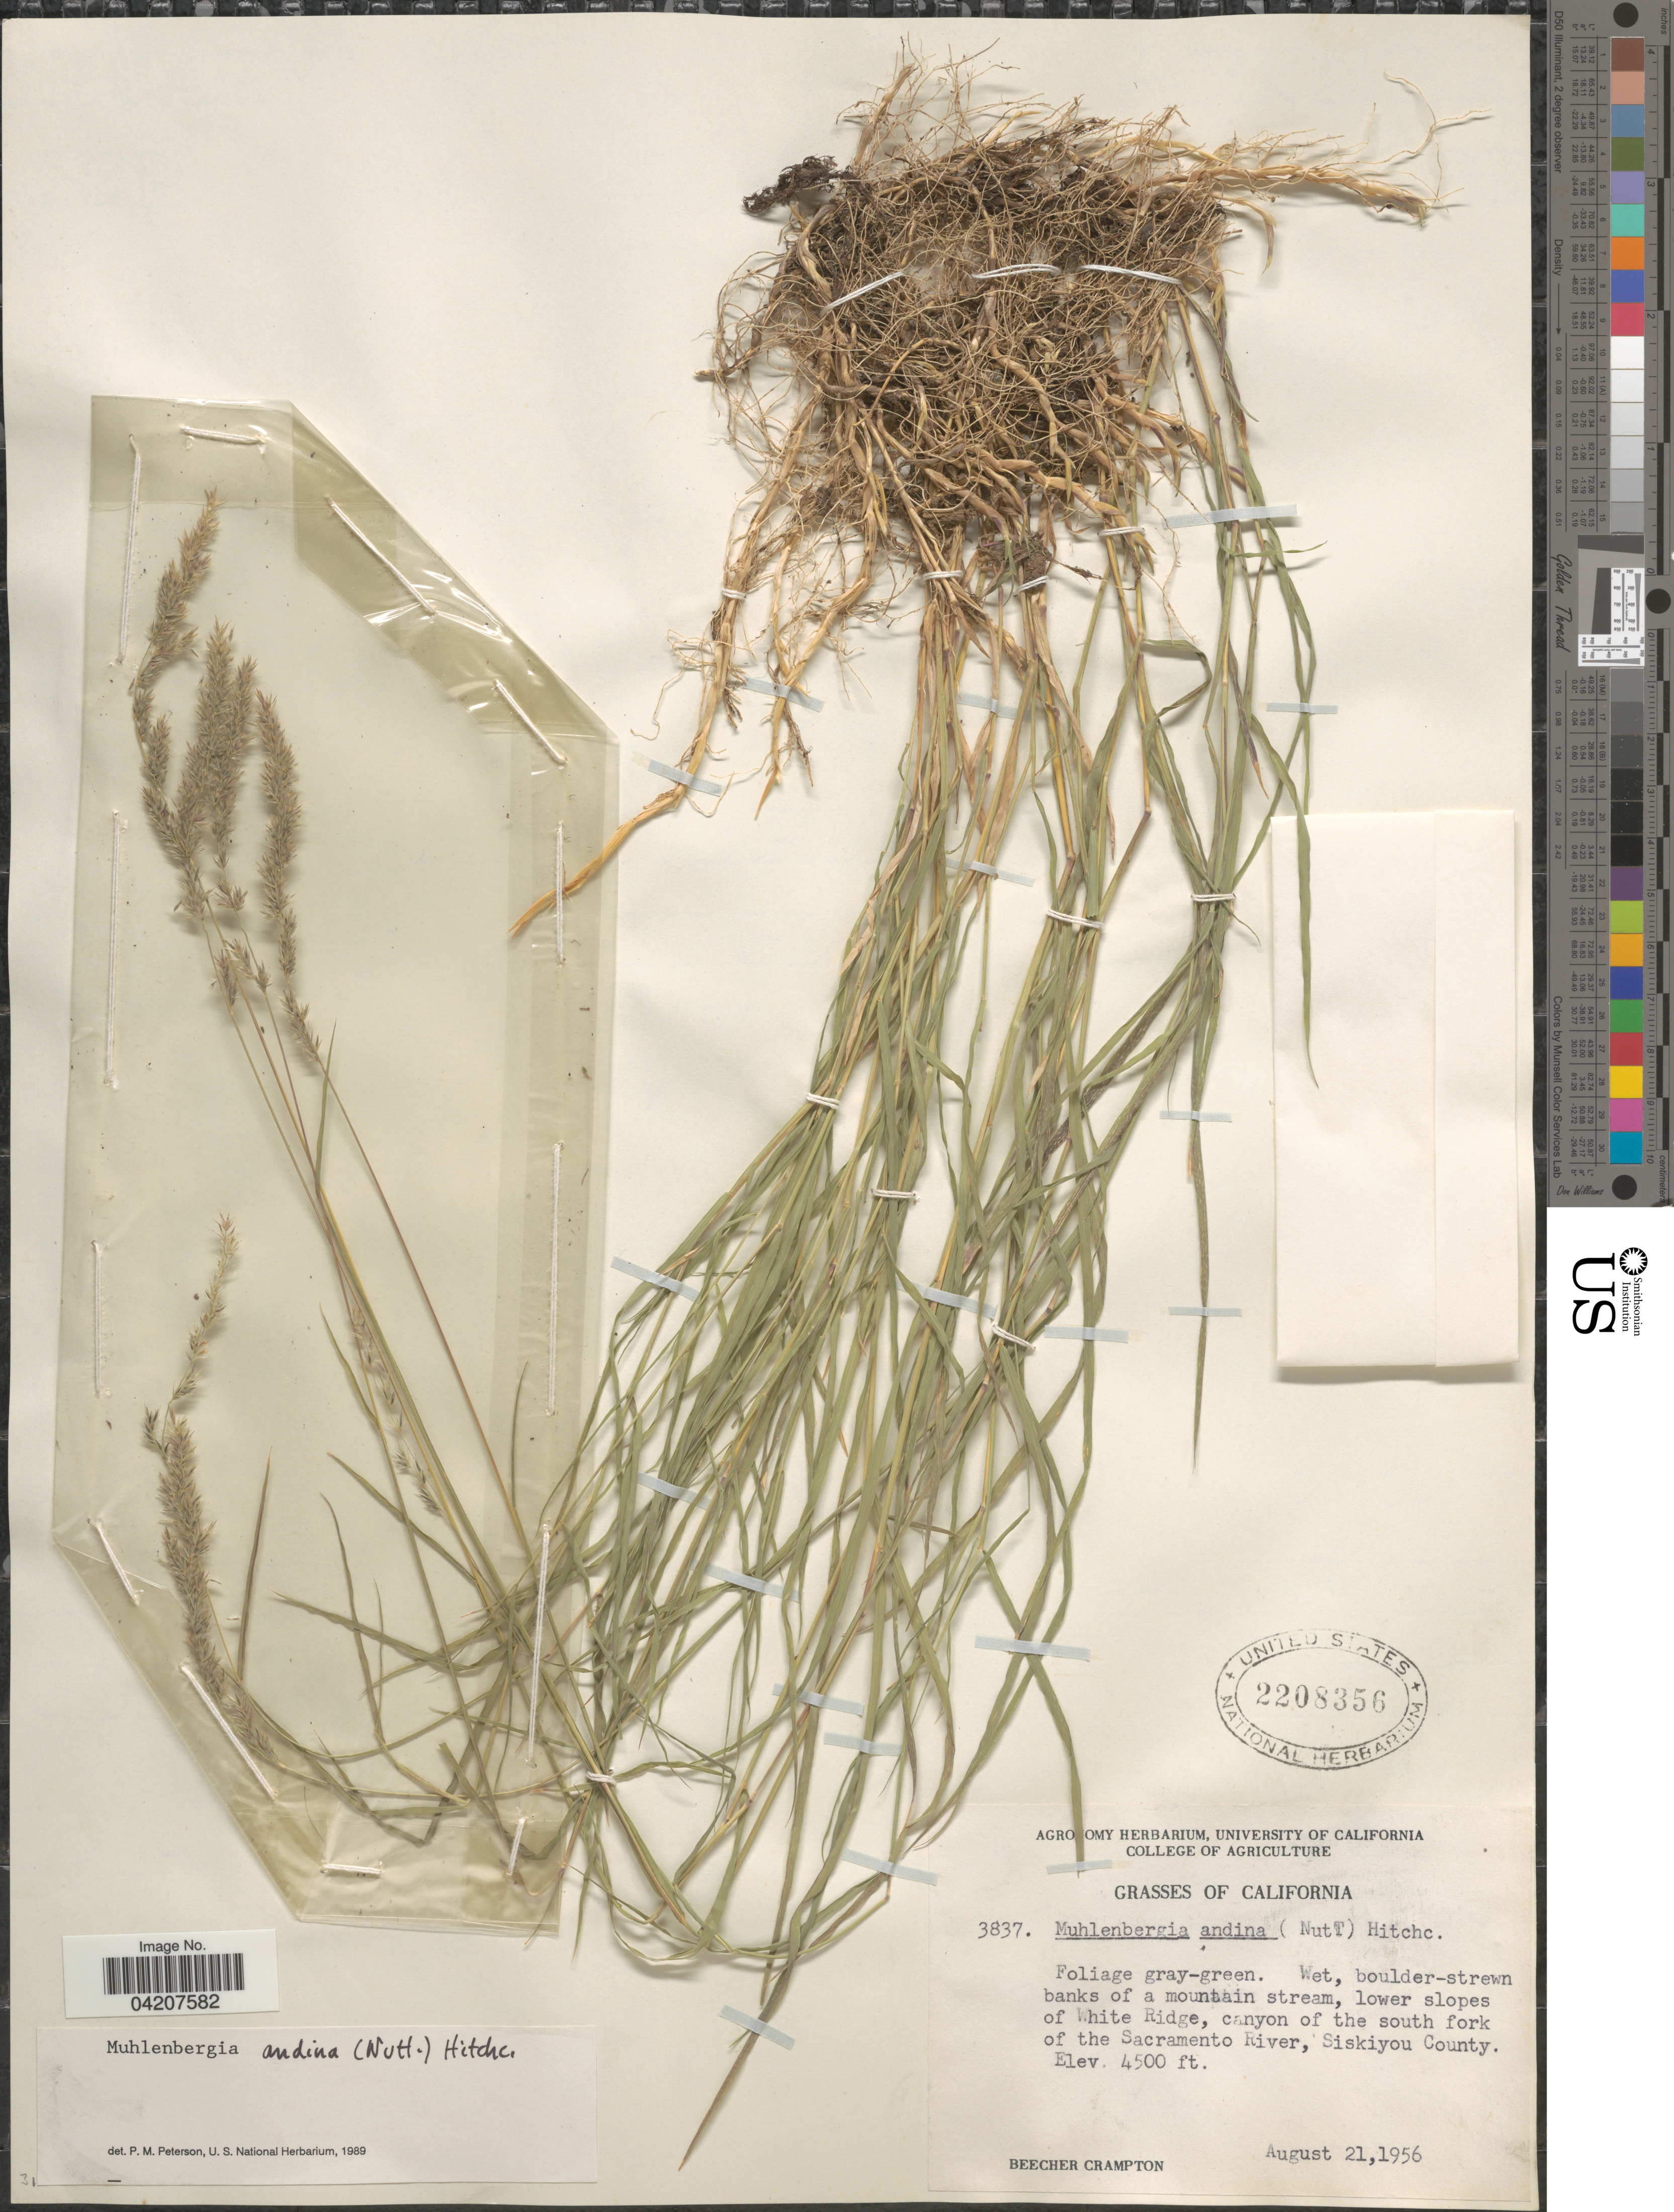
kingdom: Plantae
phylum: Tracheophyta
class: Liliopsida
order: Poales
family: Poaceae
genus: Muhlenbergia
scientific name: Muhlenbergia andina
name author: (Nutt.) Hitchc.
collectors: B. Crampton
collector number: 3837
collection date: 1956-08-21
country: United States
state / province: California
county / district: Siskiyou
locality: Wet, boulder-strewn banks of a mountain stream, lower slopes of White Ridge, canyon of the south fork of the Sacramento River, Siskiyou County.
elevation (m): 1372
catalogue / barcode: US 2208356